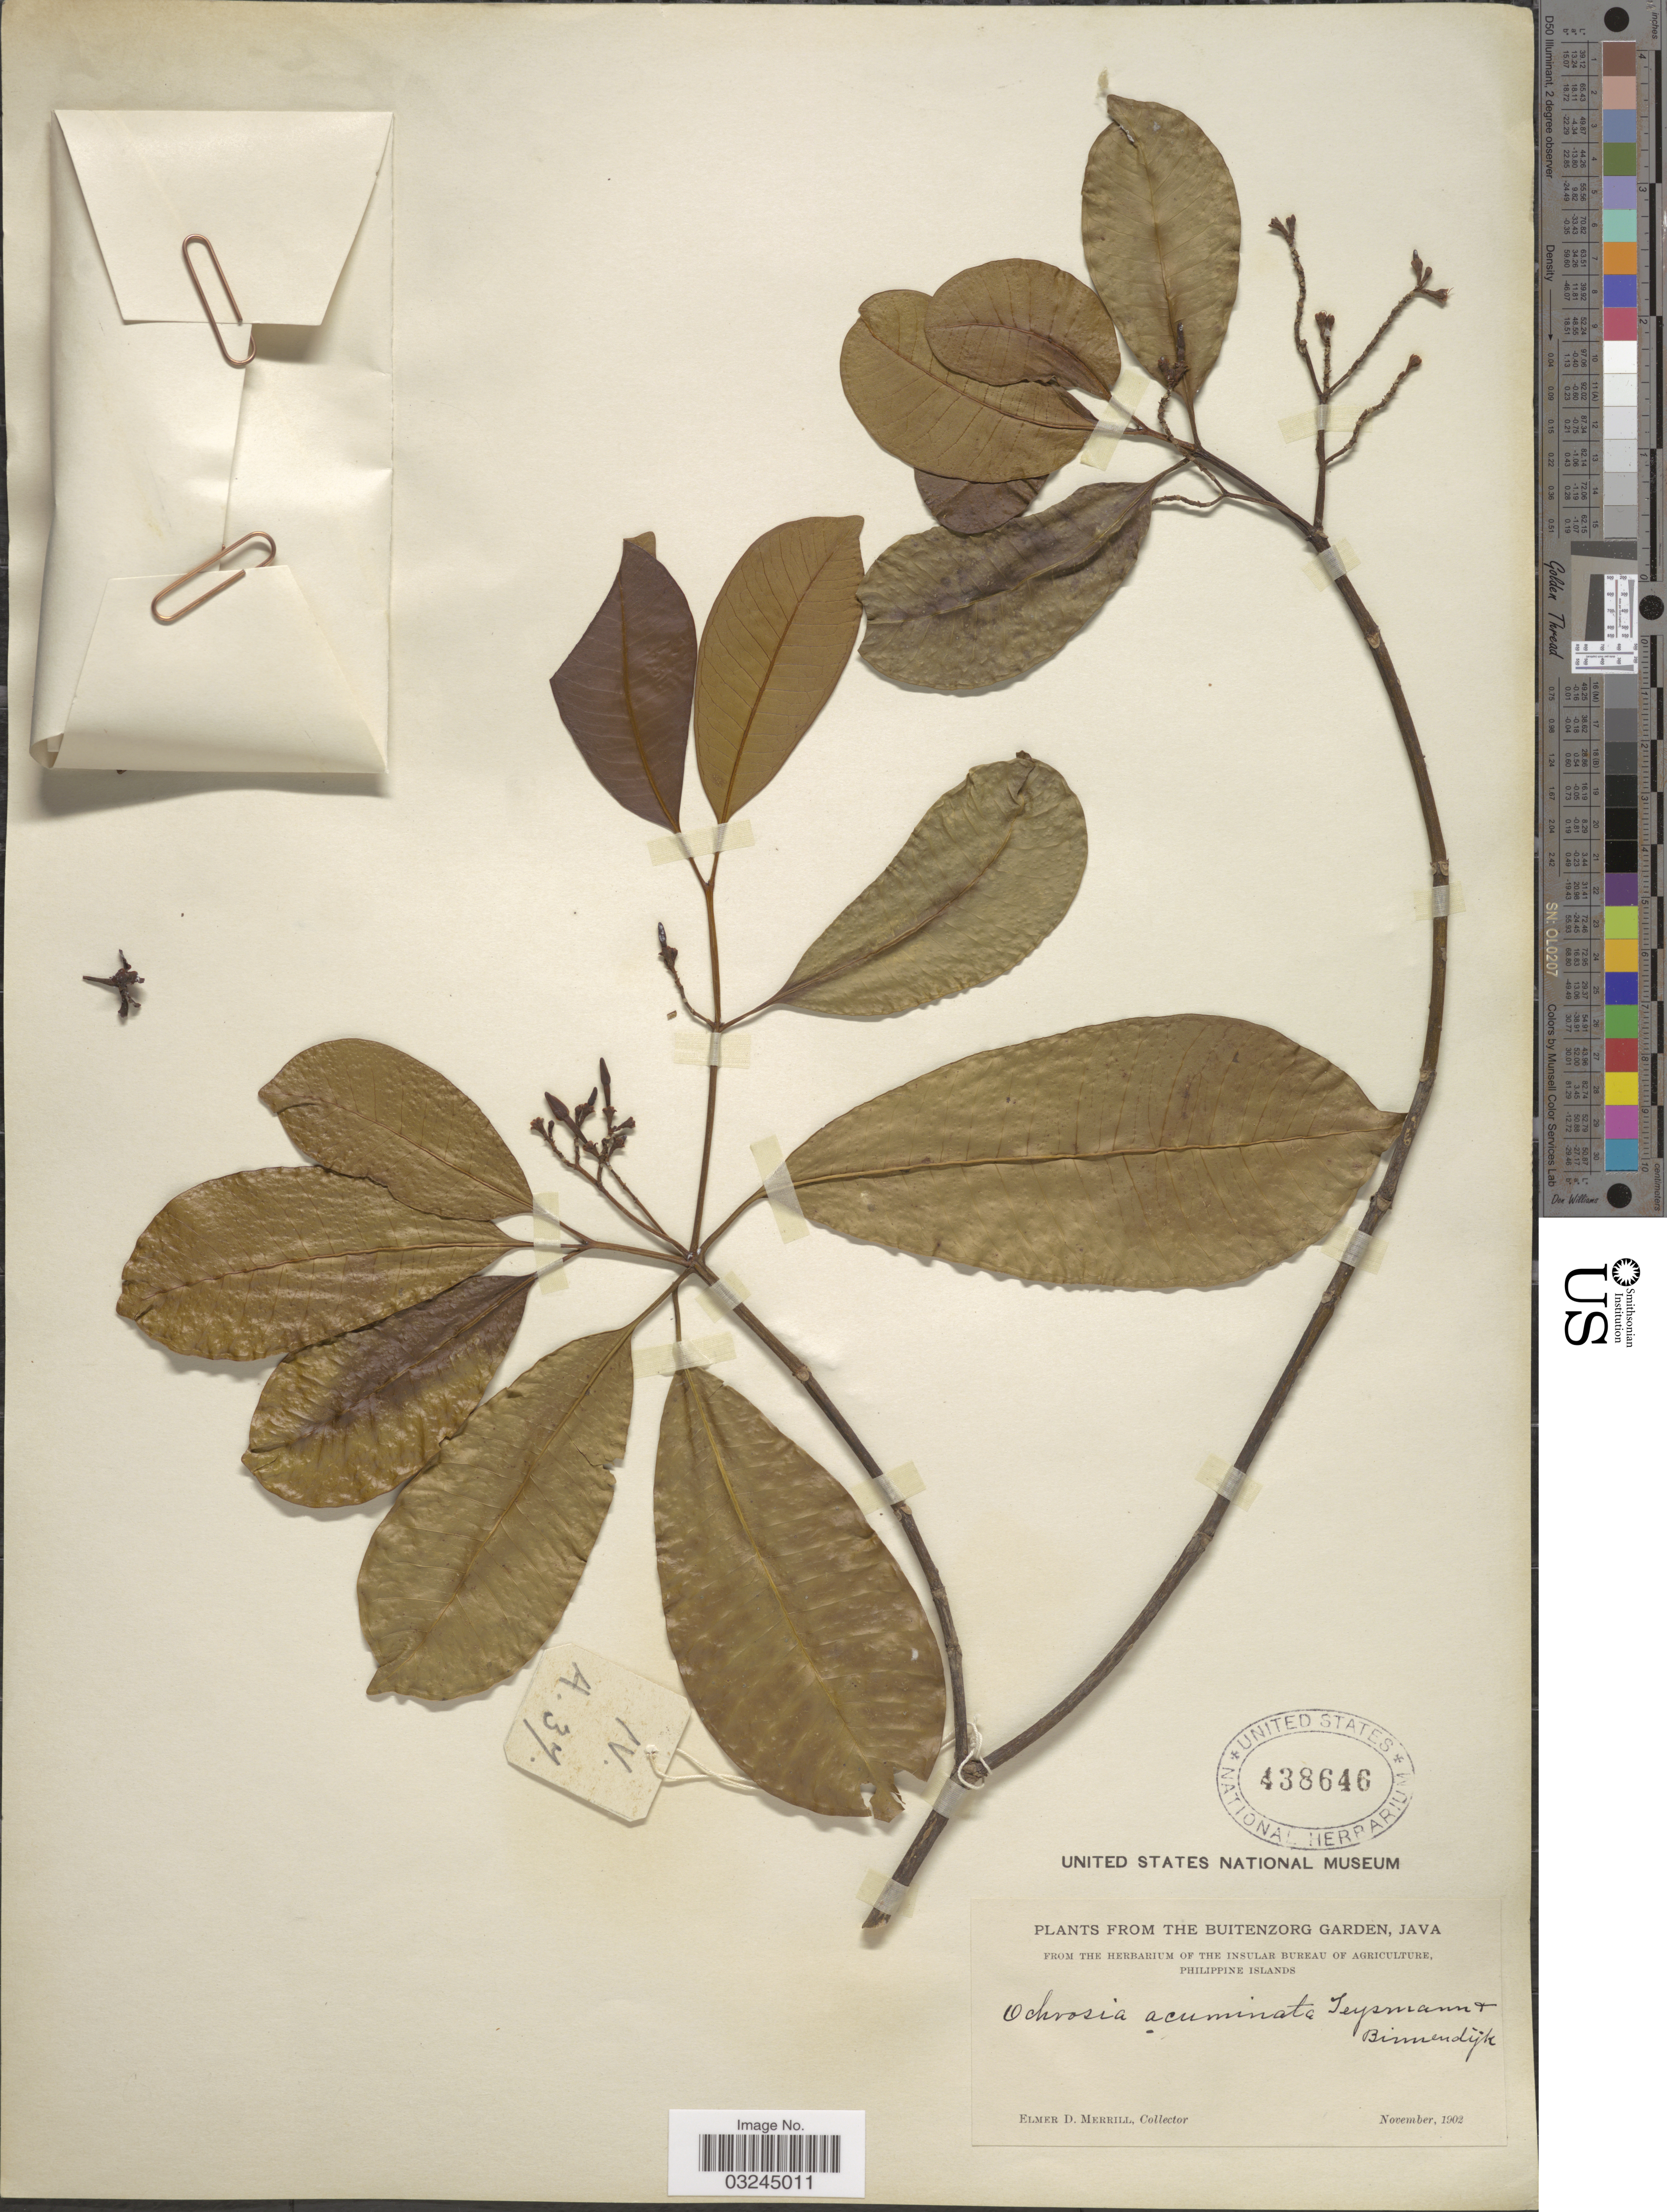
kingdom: Plantae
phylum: Tracheophyta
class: Magnoliopsida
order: Gentianales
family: Apocynaceae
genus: Ochrosia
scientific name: Ochrosia acuminata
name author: Trimen ex Valeton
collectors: E. D. Merrill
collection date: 1902-11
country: Indonesia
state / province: Java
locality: Buitenzorg Garden, Java.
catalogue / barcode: US 438646